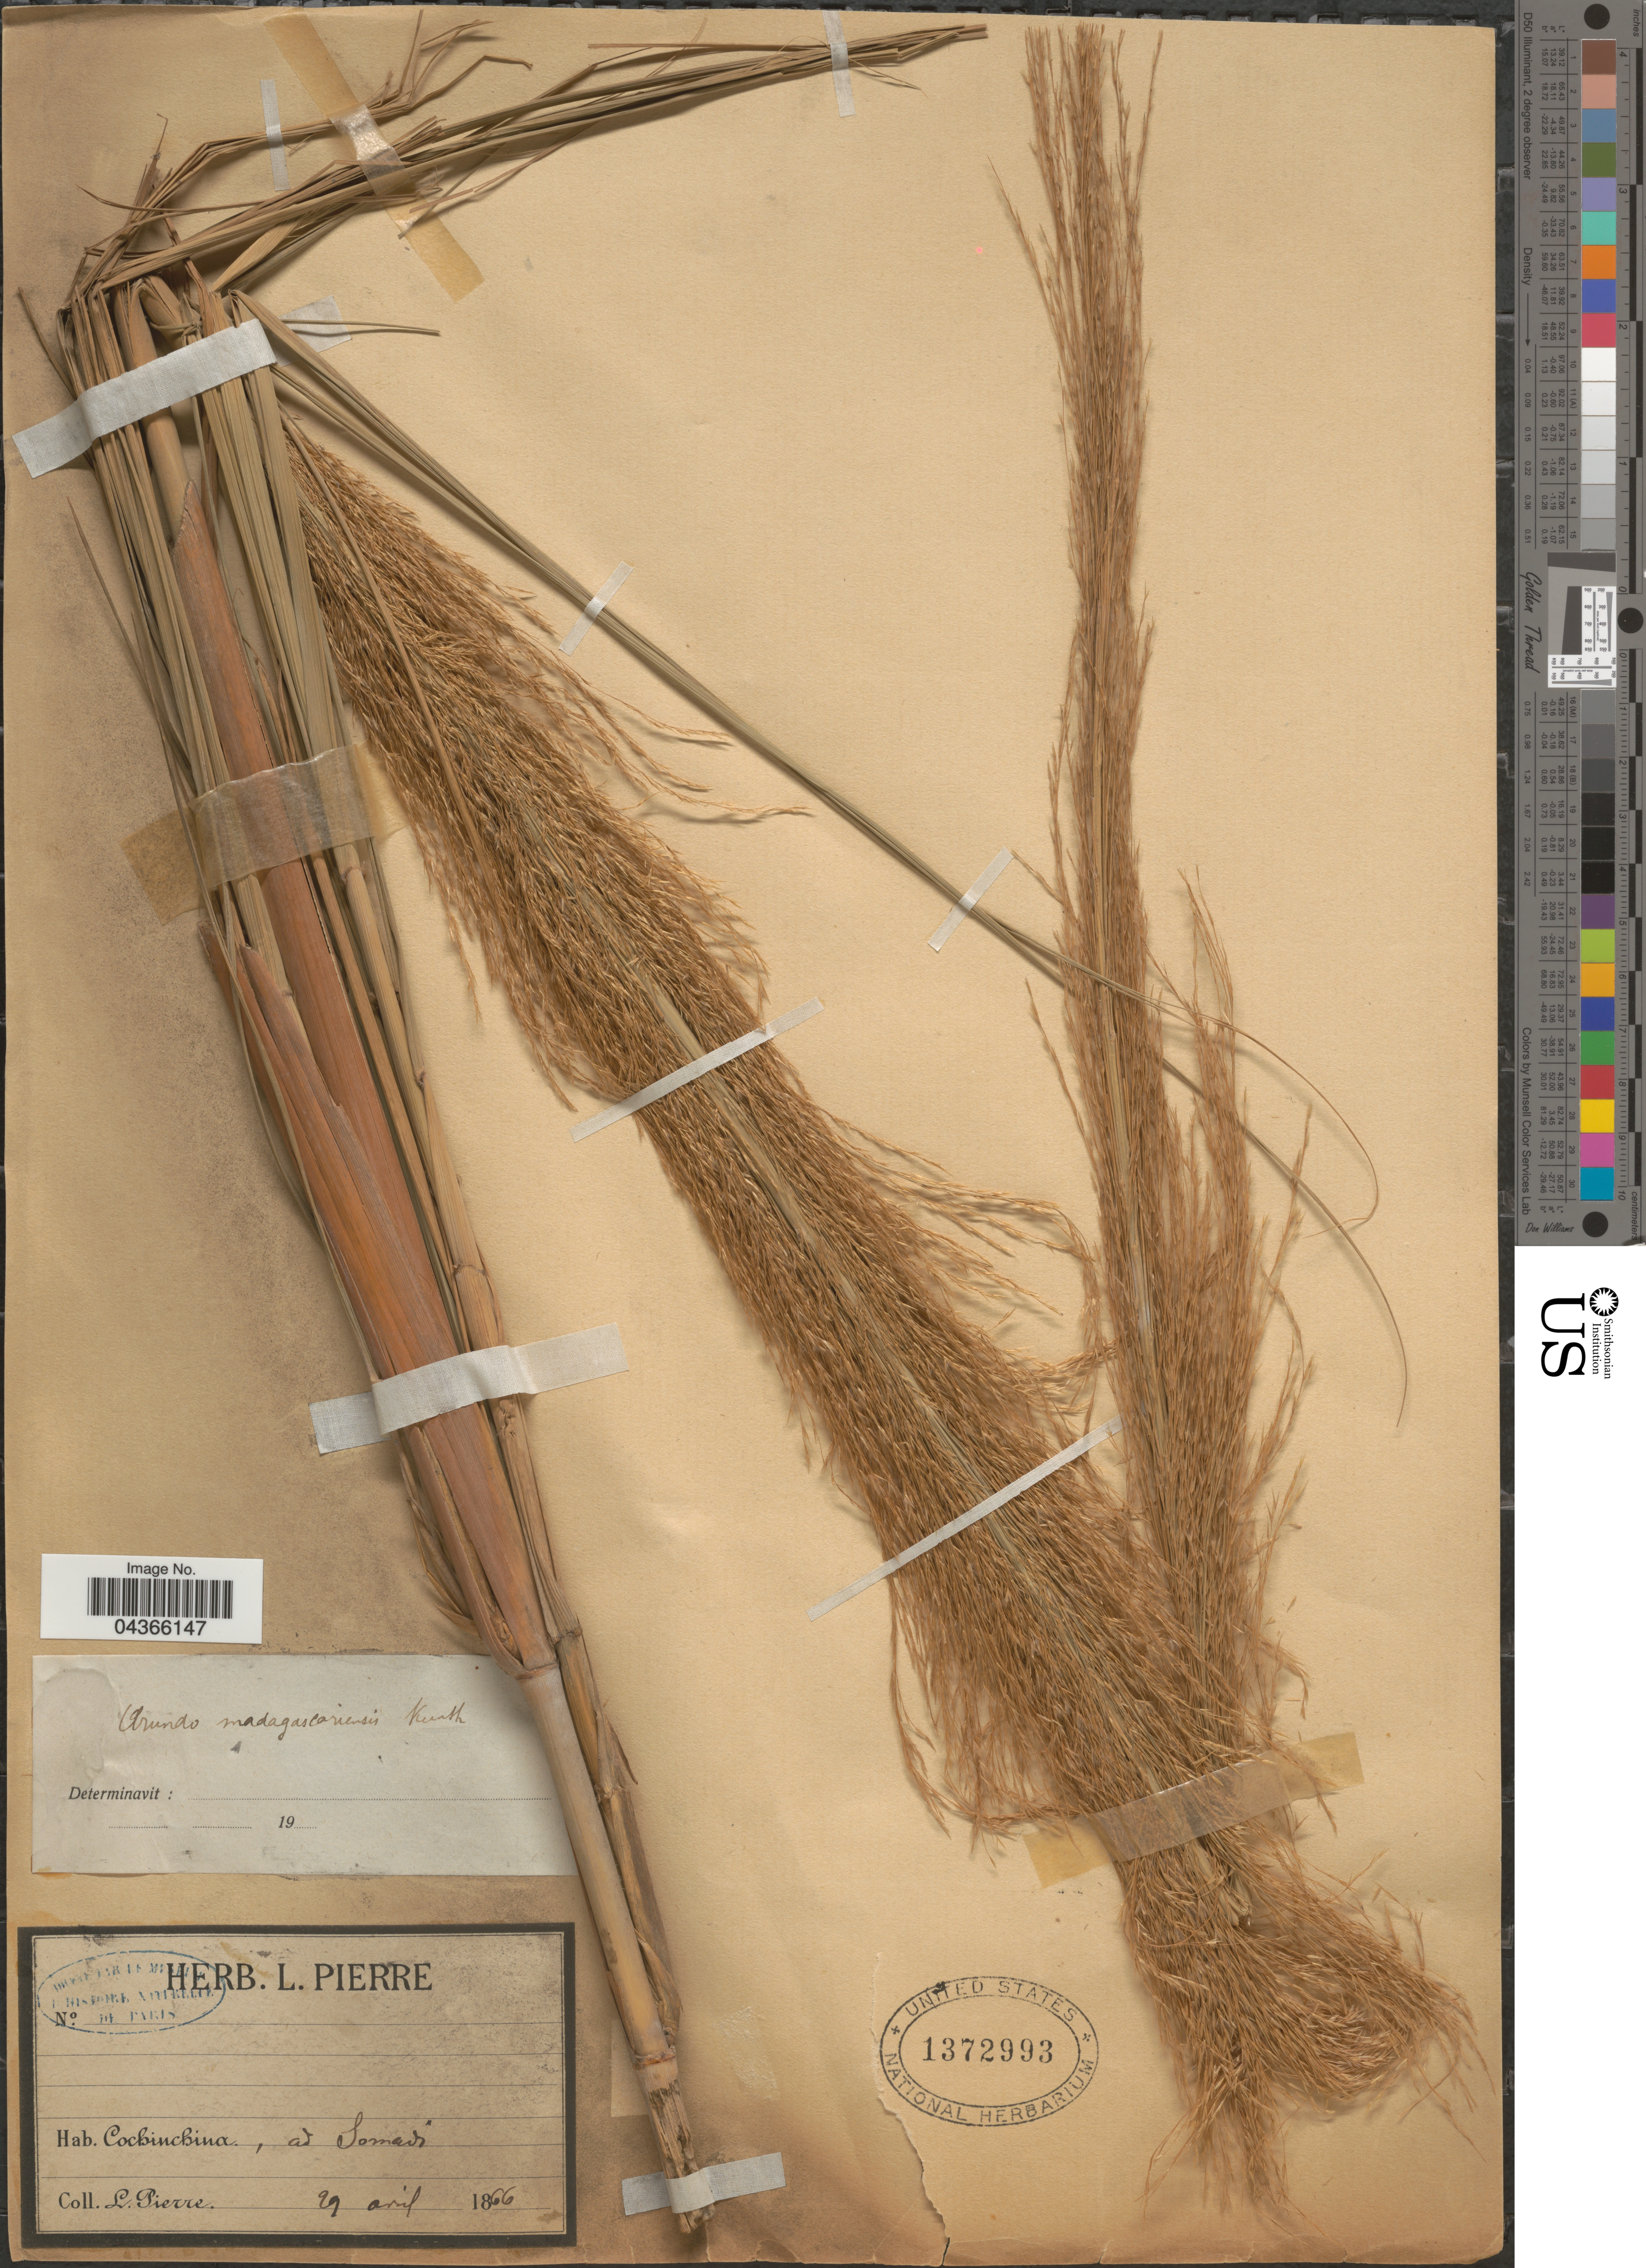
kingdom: Plantae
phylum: Tracheophyta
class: Liliopsida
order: Poales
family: Poaceae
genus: Neyraudia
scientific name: Neyraudia arundinacea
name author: (L.) Henr.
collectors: L. Pierre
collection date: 1866-04-29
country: Vietnam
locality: Cochinchina ad Somadi.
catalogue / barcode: US 1372993